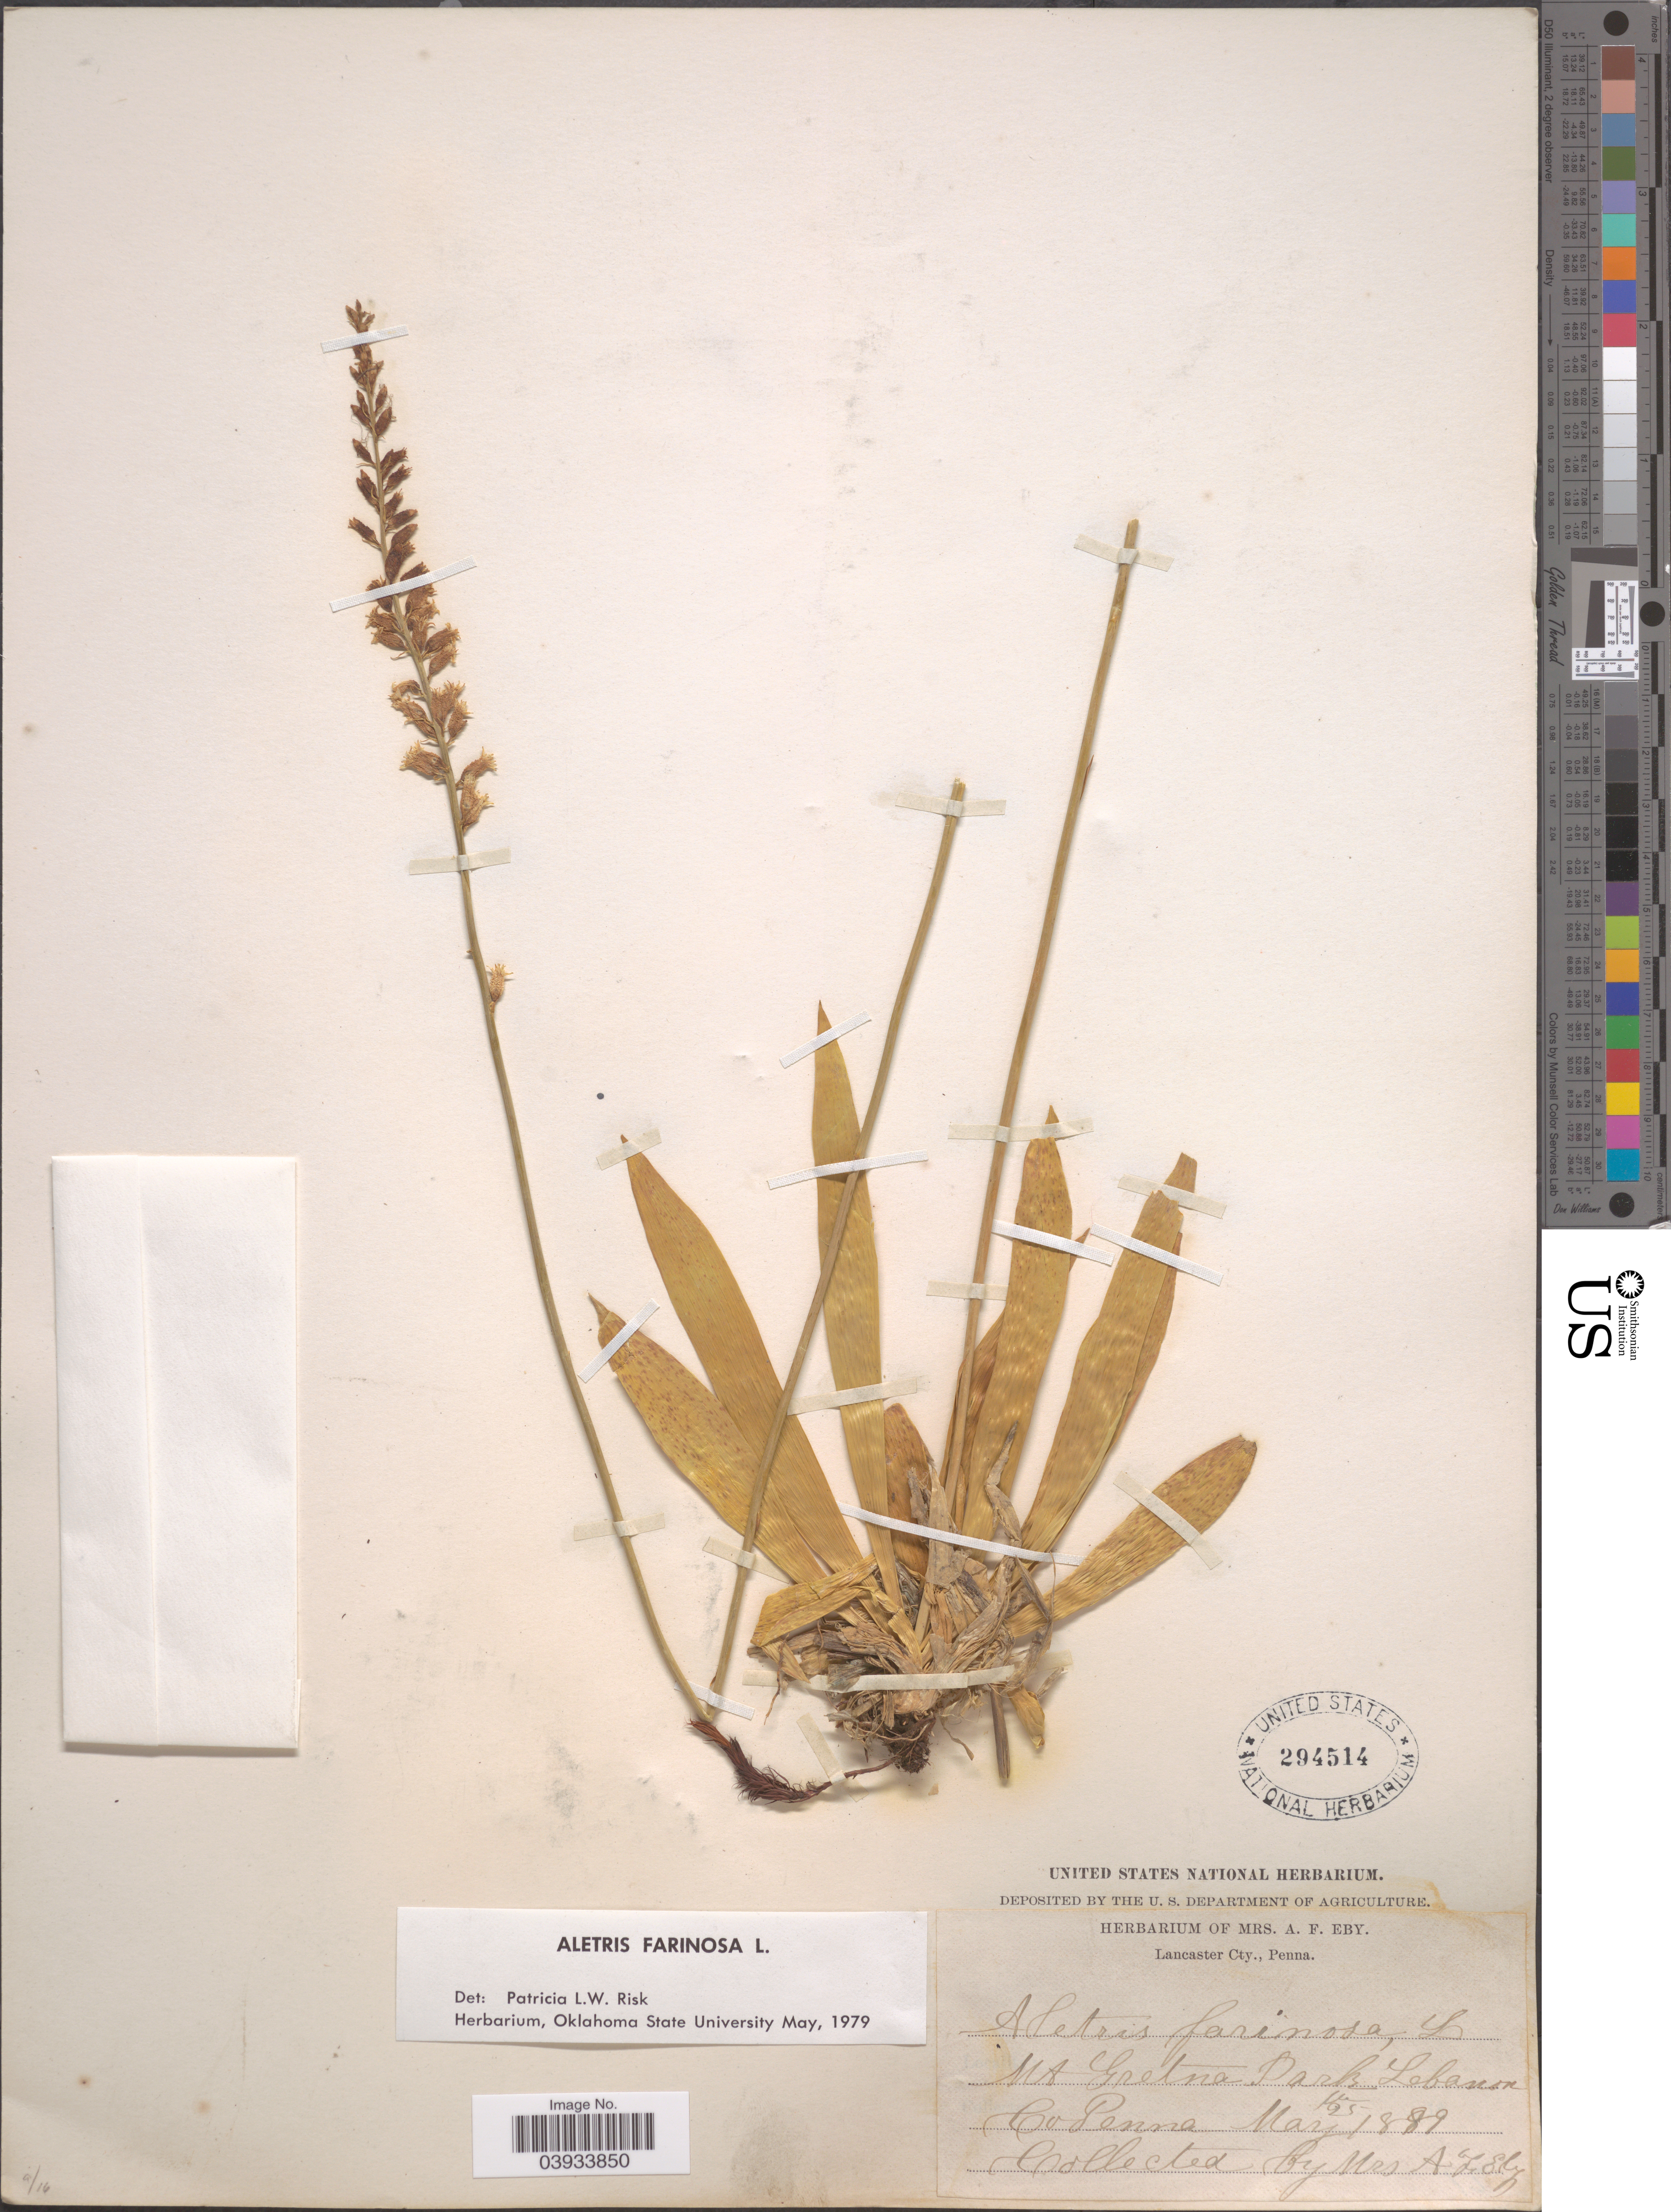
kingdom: Plantae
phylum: Tracheophyta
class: Liliopsida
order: Dioscoreales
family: Nartheciaceae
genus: Aletris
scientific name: Aletris farinosa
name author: L.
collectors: Mrs. A. F. Eby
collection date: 1889-05-25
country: United States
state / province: Pennsylvania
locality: Lancaster Cty. Mt. Gretna Park Lebanon Co.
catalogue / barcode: US 194514